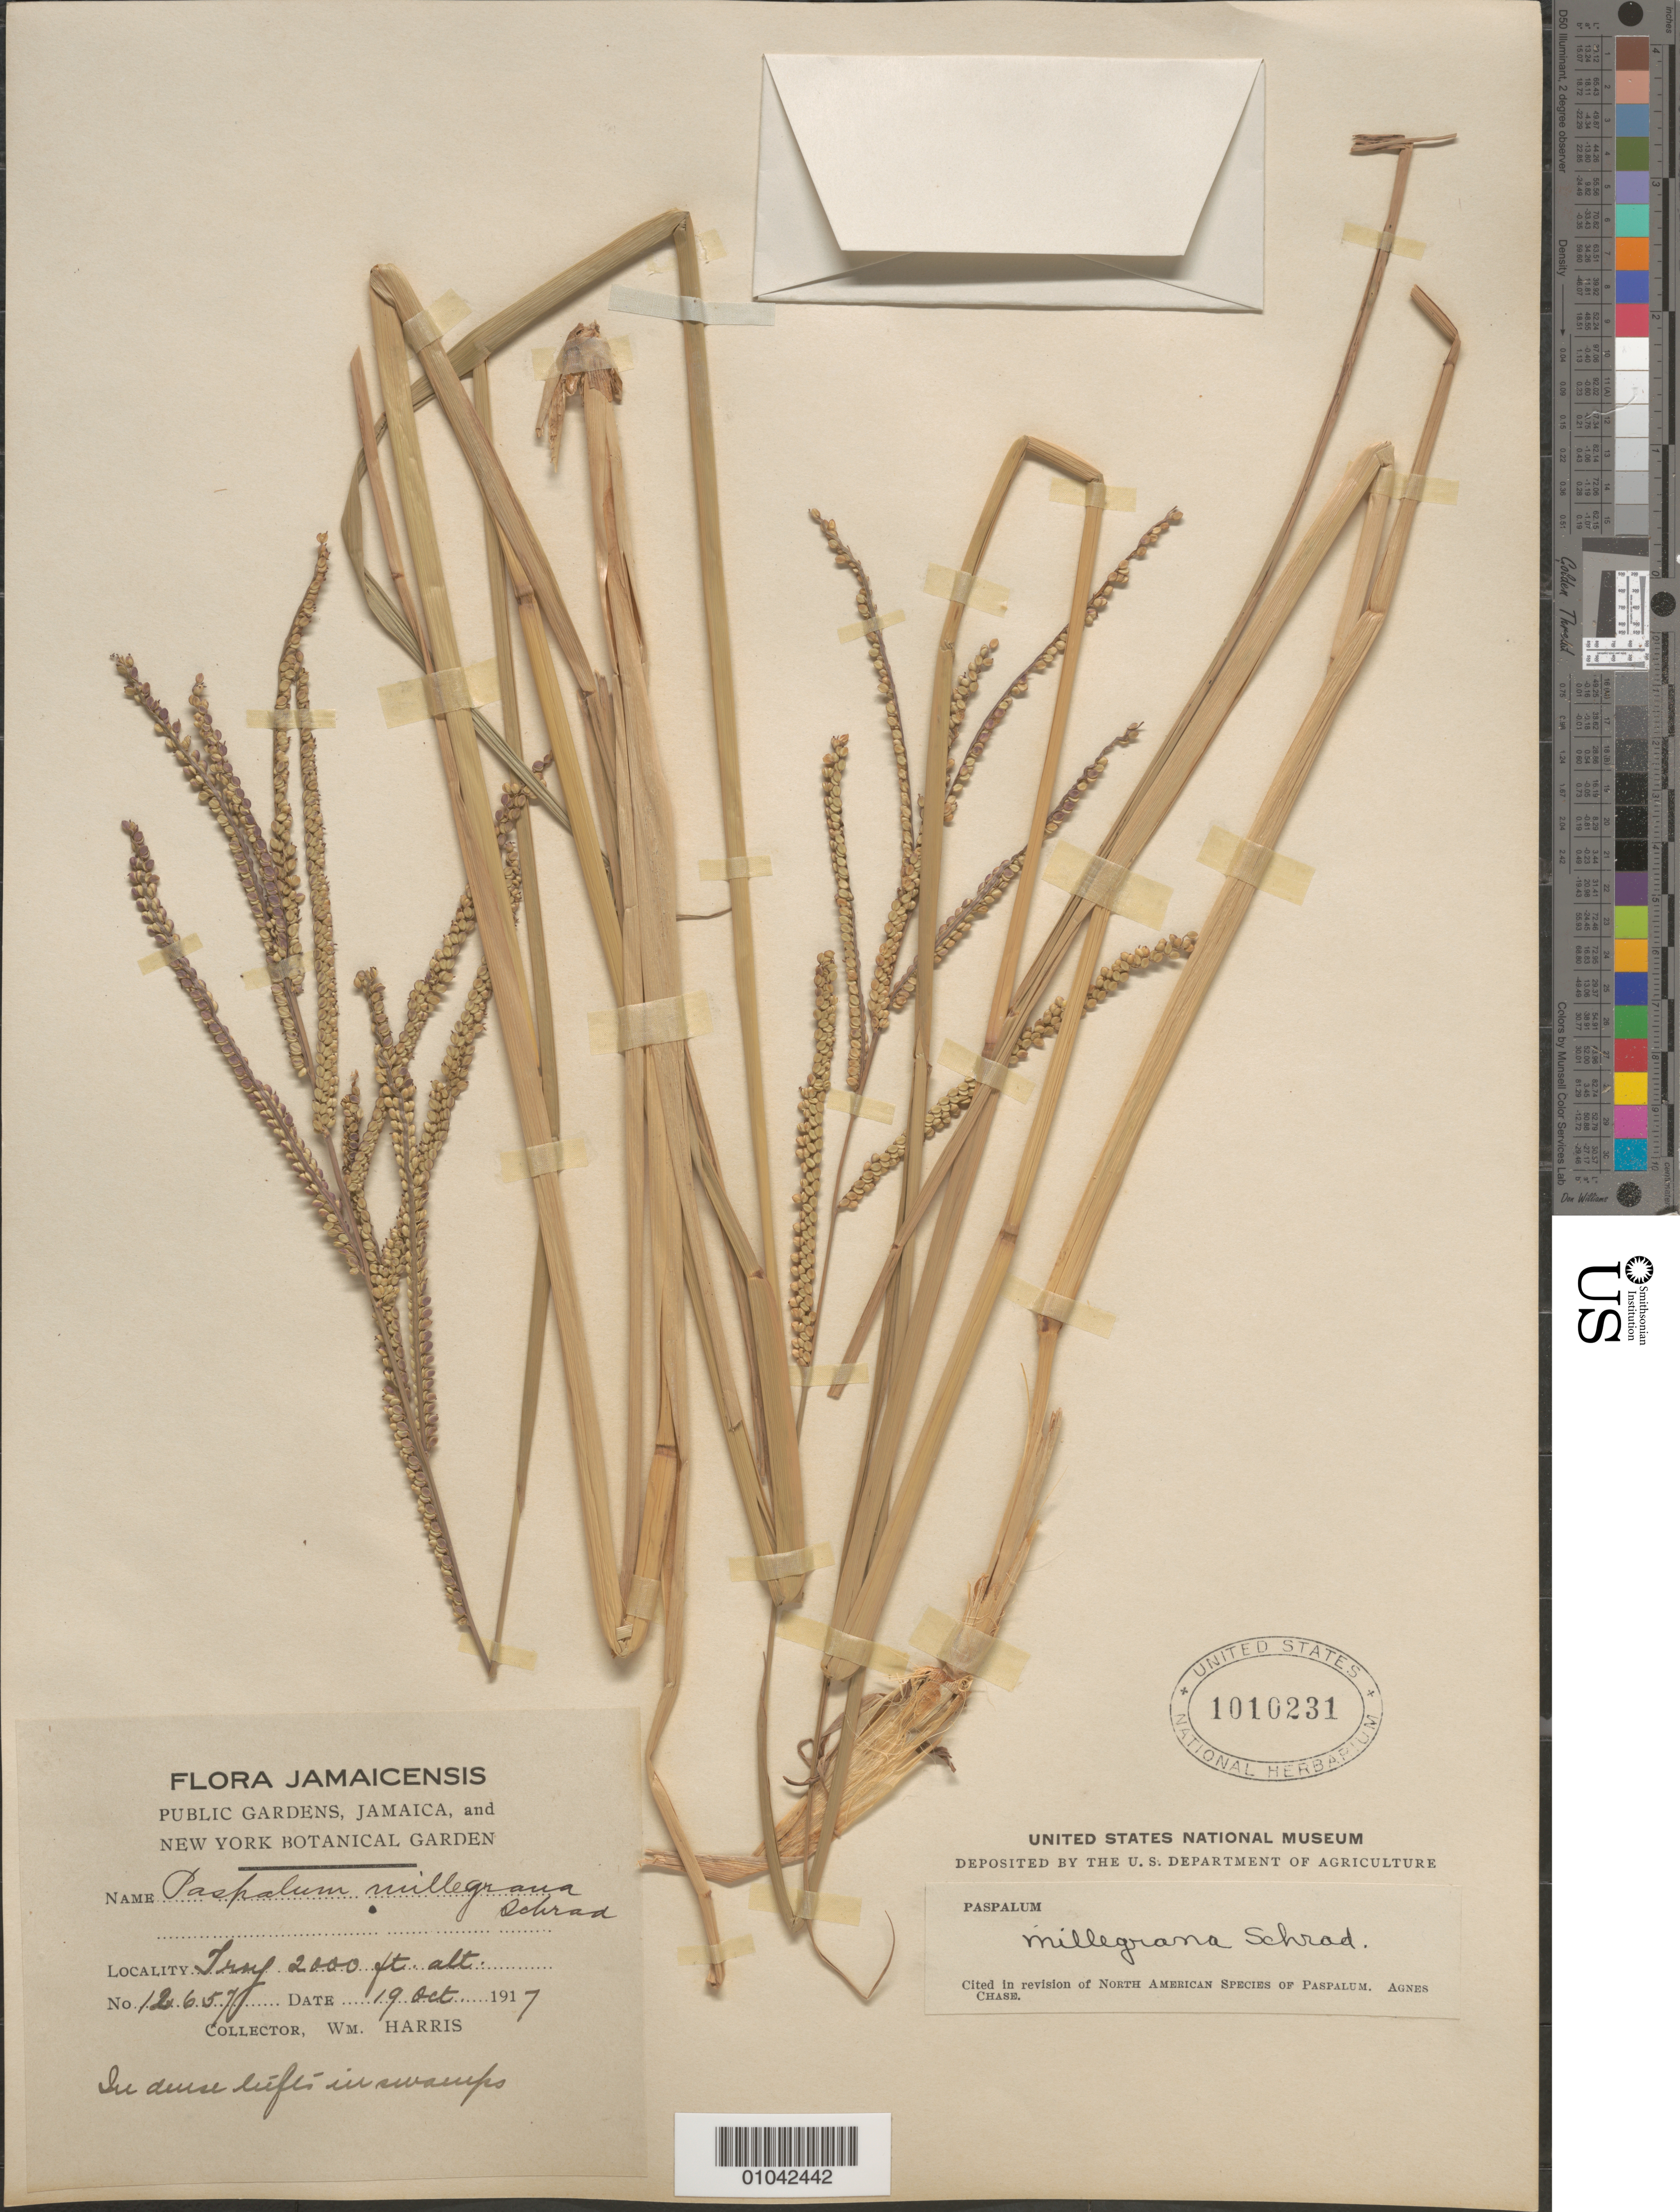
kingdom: Plantae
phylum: Tracheophyta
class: Liliopsida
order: Poales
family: Poaceae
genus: Paspalum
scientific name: Paspalum millegrana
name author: Schrad.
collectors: W. Harris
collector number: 12657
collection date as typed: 19 Oct 1917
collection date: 1917-10-19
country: Jamaica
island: Jamaica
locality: Troy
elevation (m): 610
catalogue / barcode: US 1010231